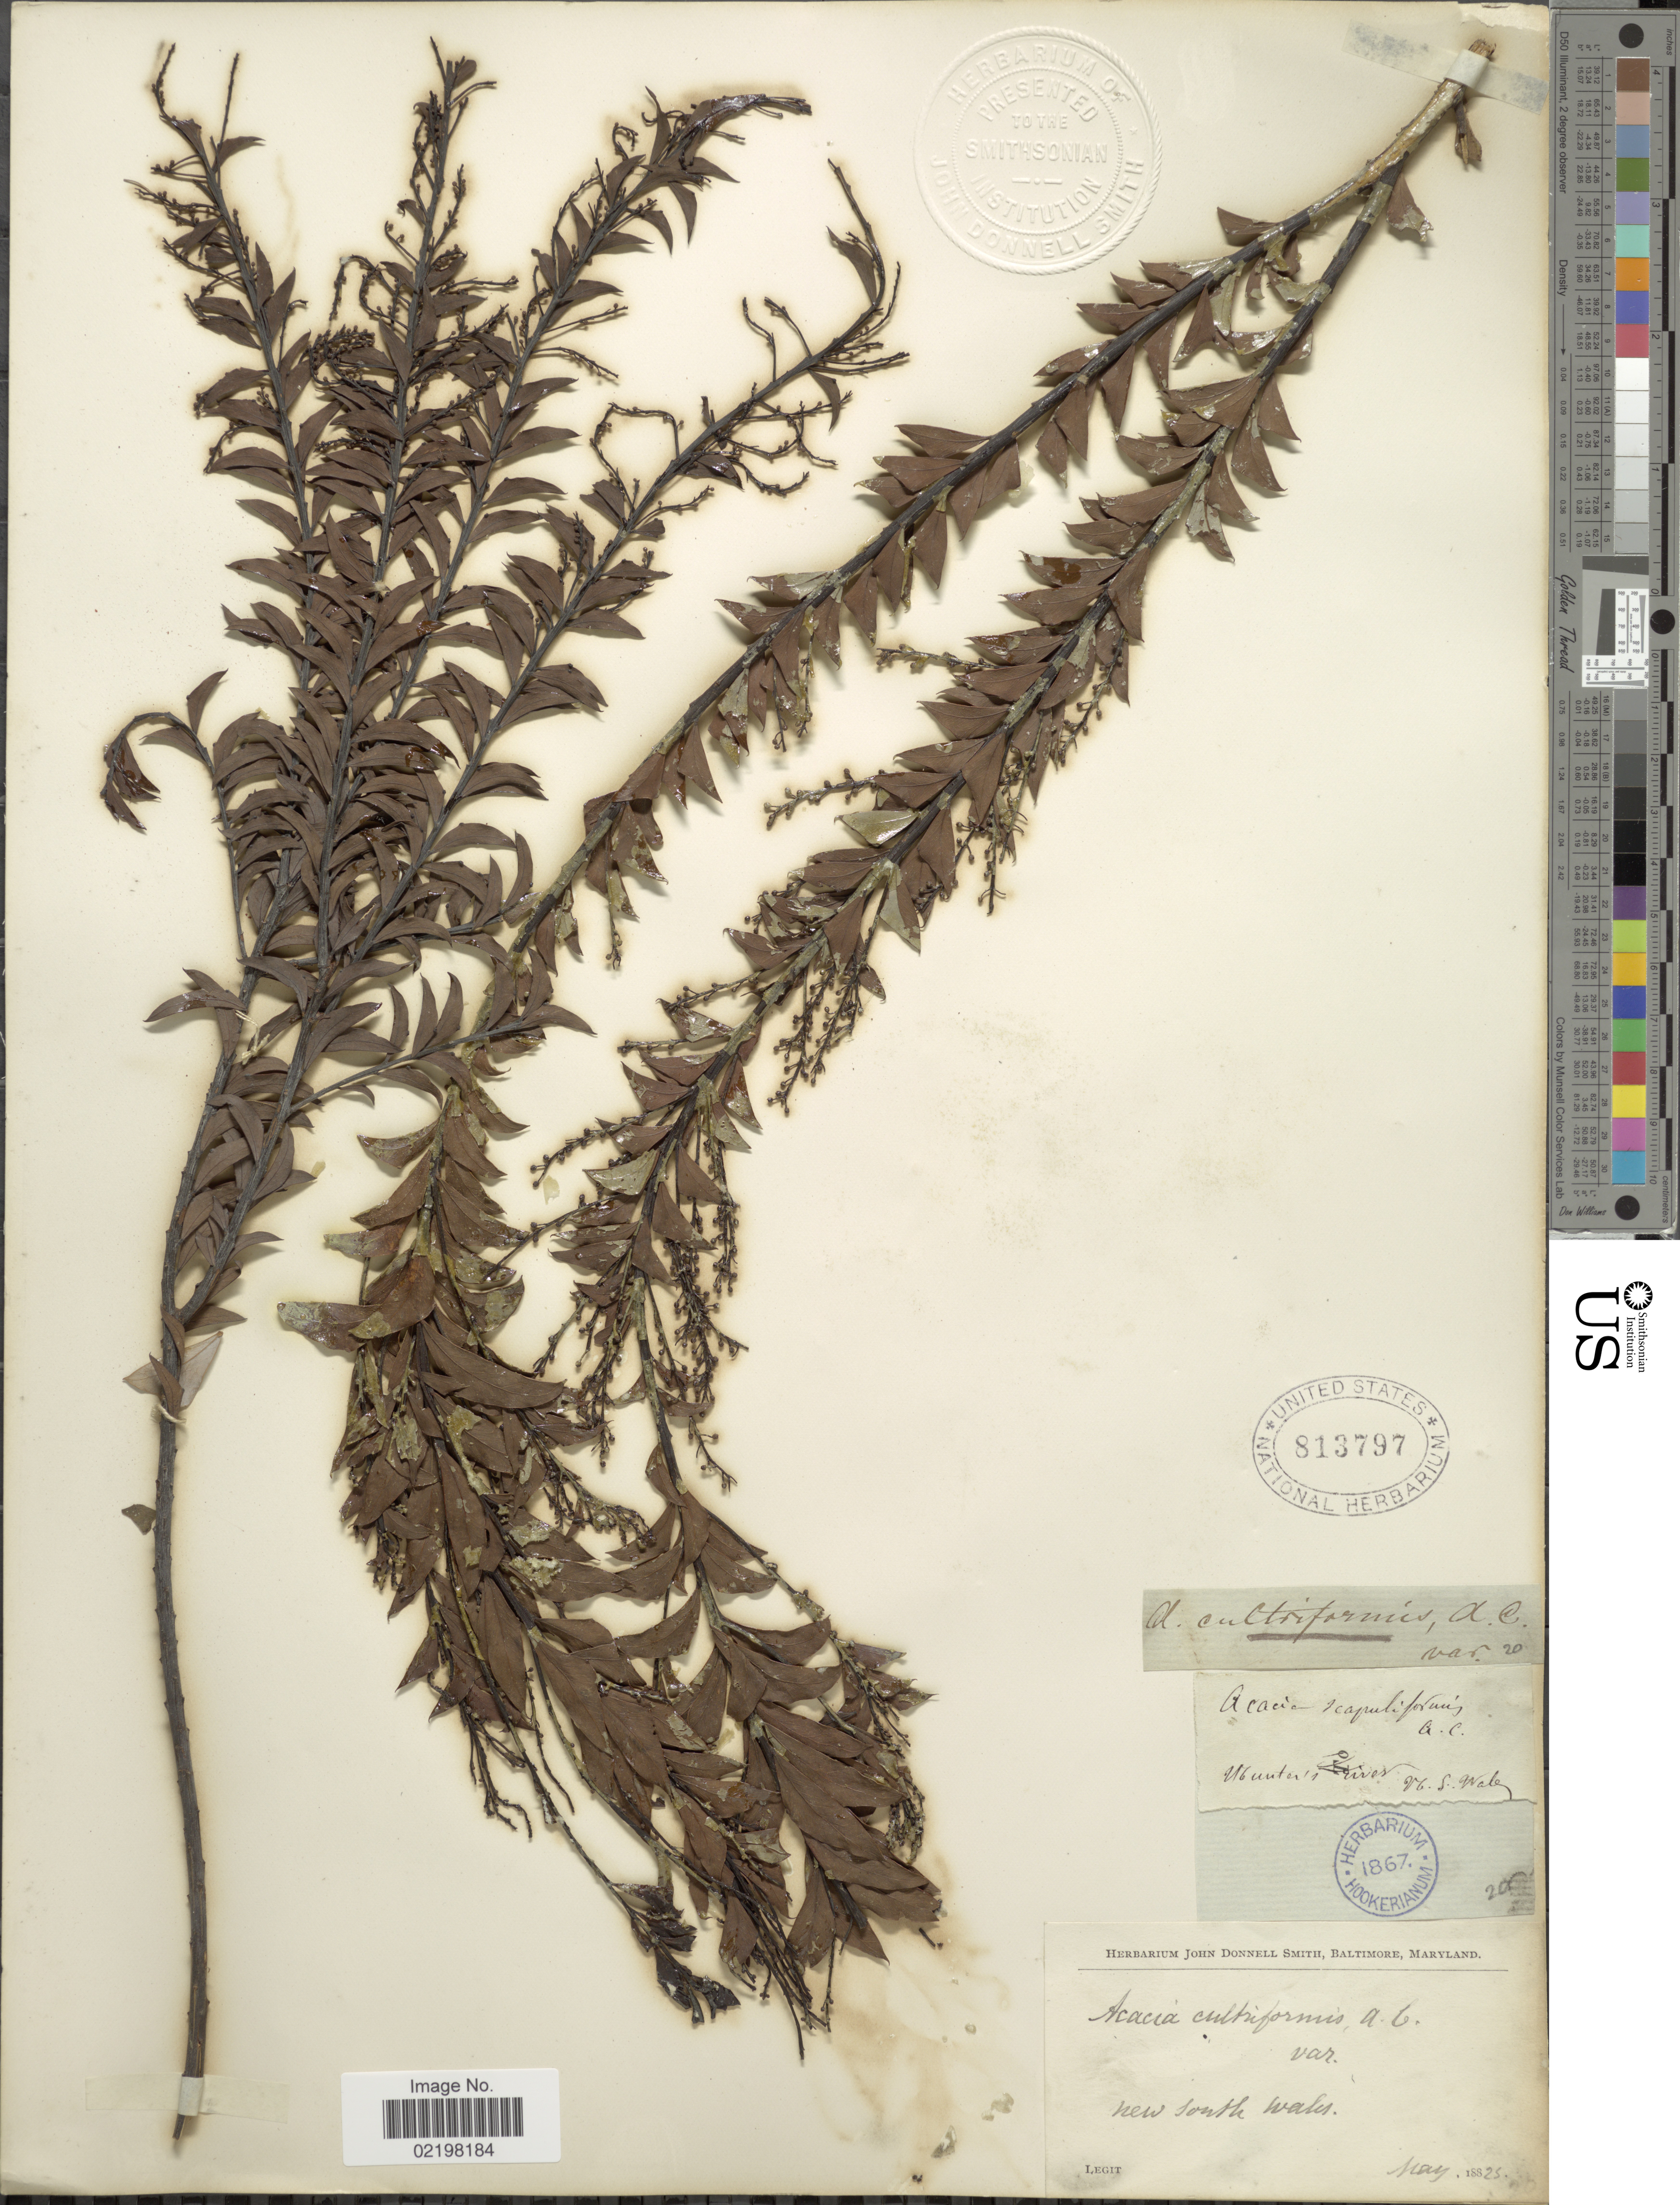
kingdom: Plantae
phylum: Tracheophyta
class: Magnoliopsida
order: Fabales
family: Fabaceae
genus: Acacia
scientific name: Acacia cultriformis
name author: A. Cunn. ex G. Don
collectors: ex Herb. John Donnell Smith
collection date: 1823-05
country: Australia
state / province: New South Wales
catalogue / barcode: US 813797